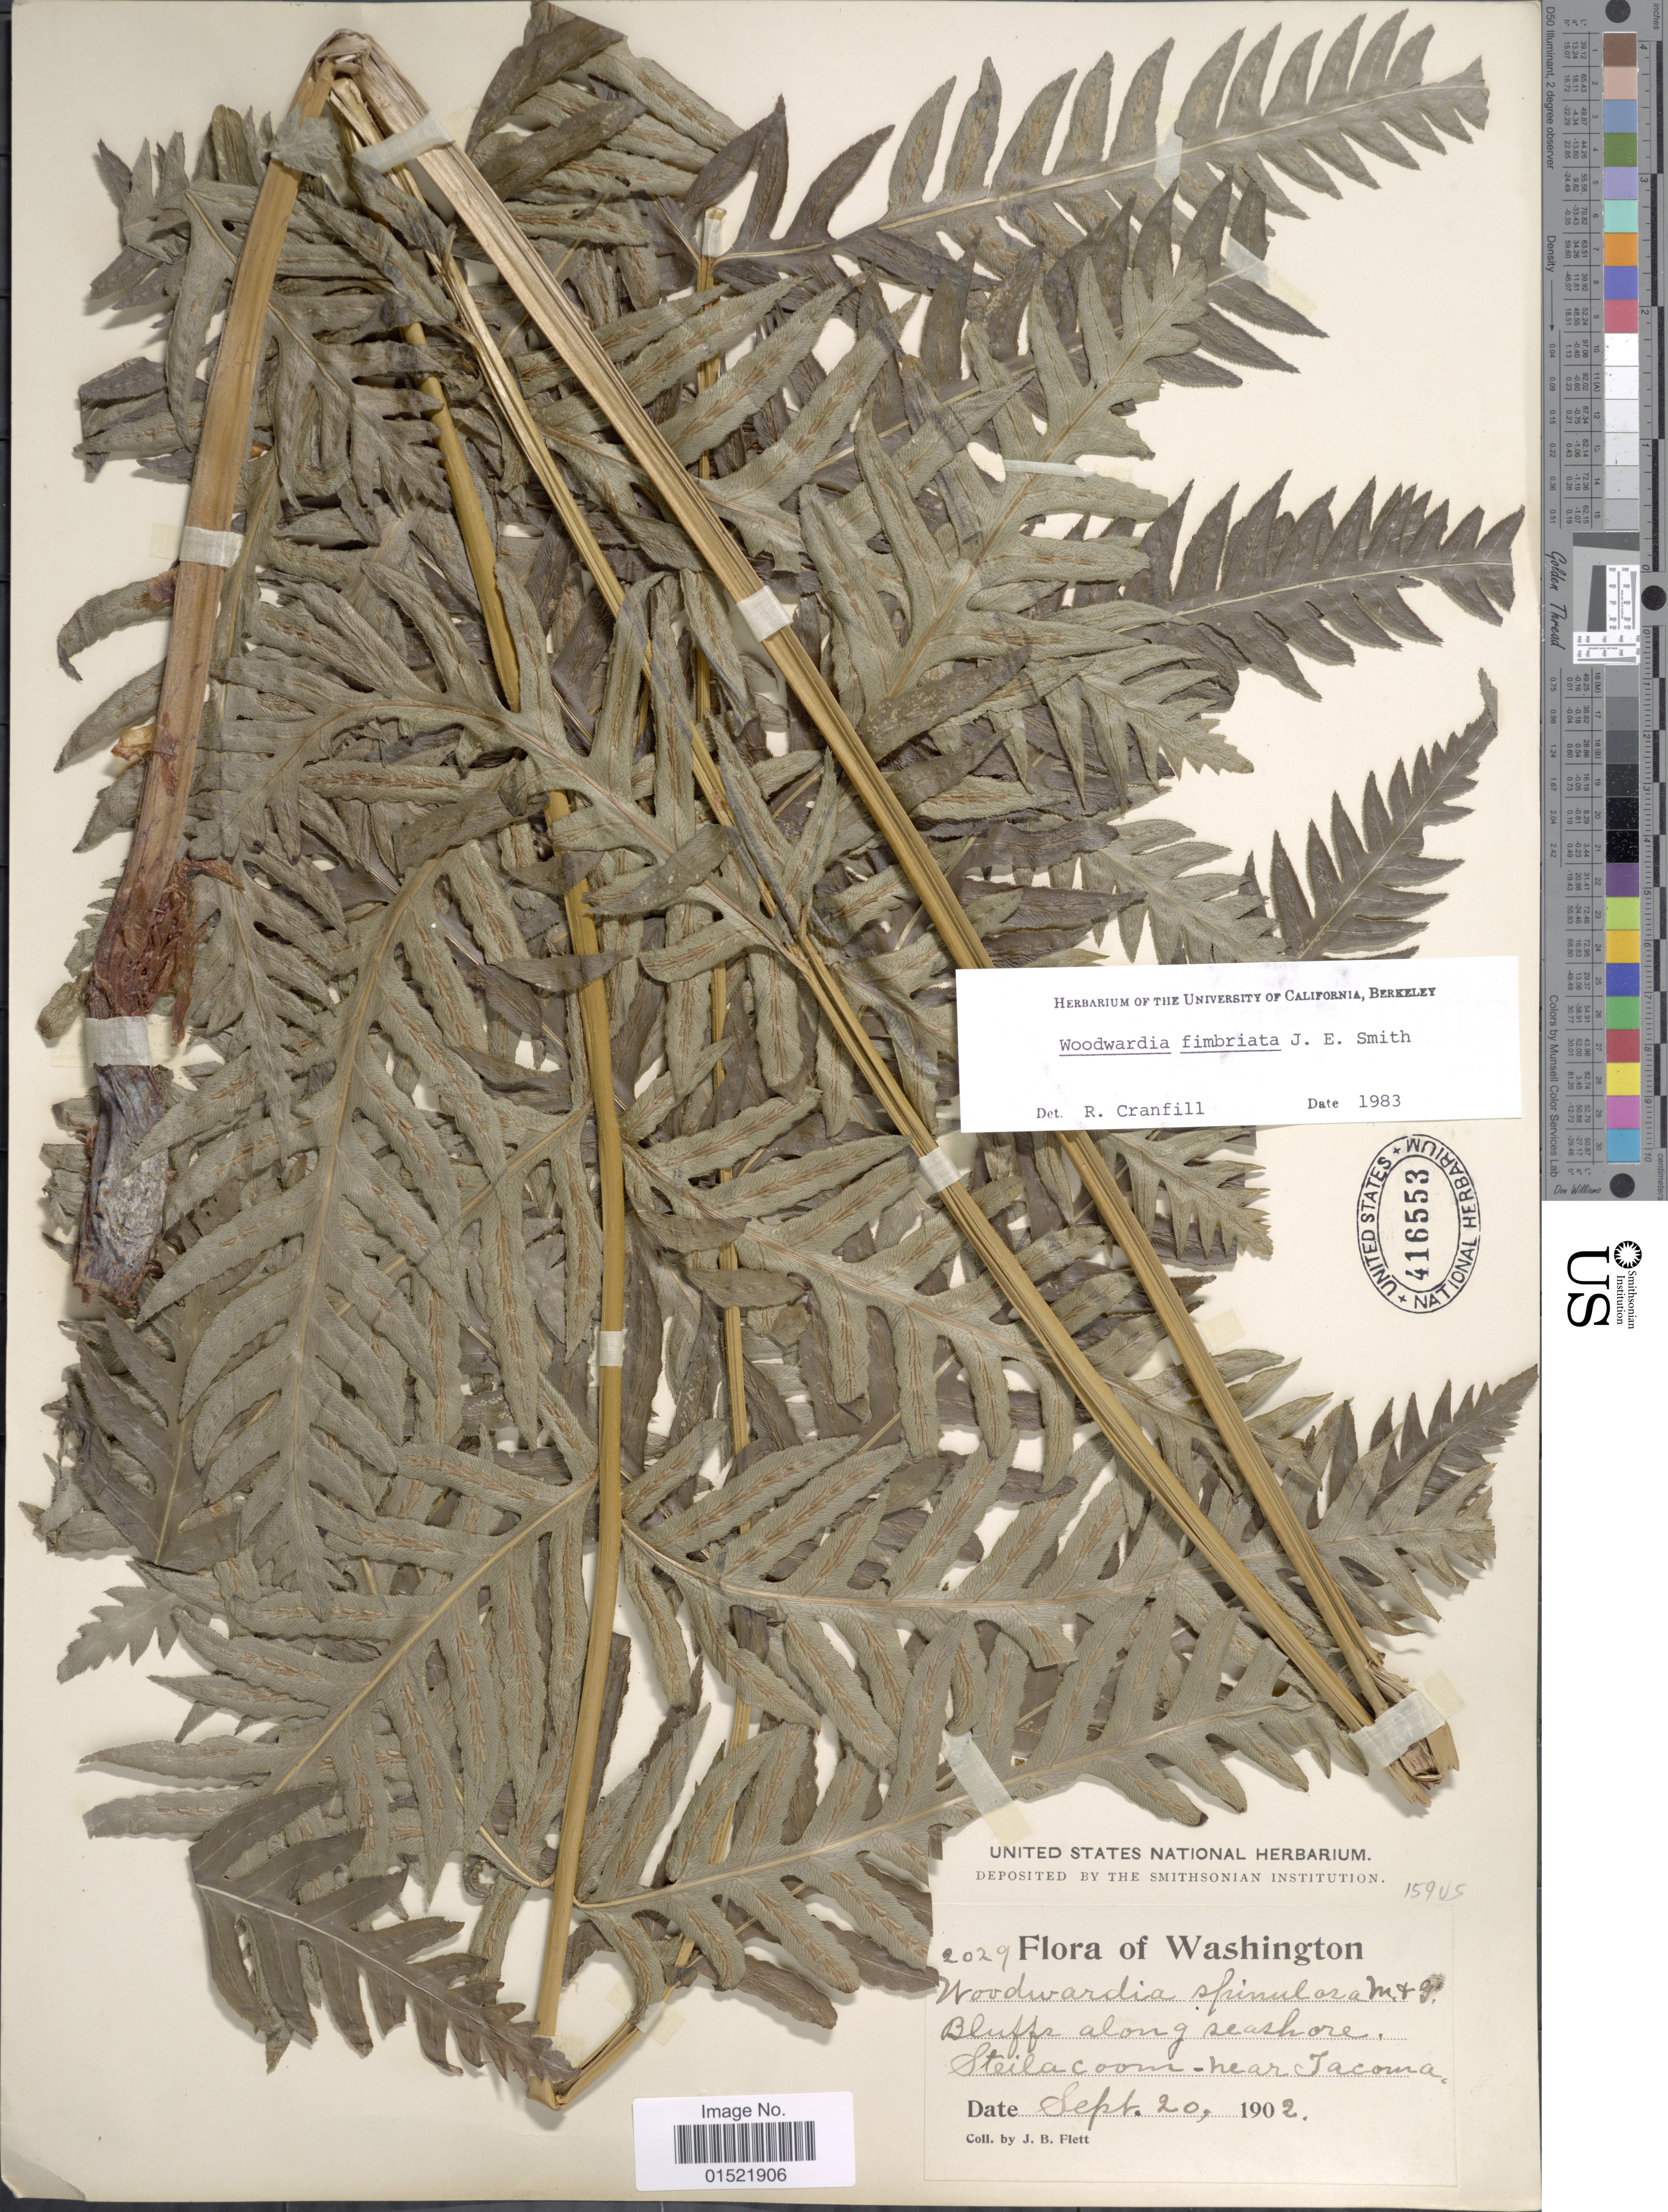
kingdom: Plantae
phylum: Tracheophyta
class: Polypodiopsida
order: Polypodiales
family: Blechnaceae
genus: Woodwardia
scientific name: Woodwardia fimbriata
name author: Sm.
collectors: J. Flett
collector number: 2029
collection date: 1902-09-20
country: United States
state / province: Washington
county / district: Pierce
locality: Bluffs along seashore, Steilacoom- near Tacoma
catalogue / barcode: US 416553